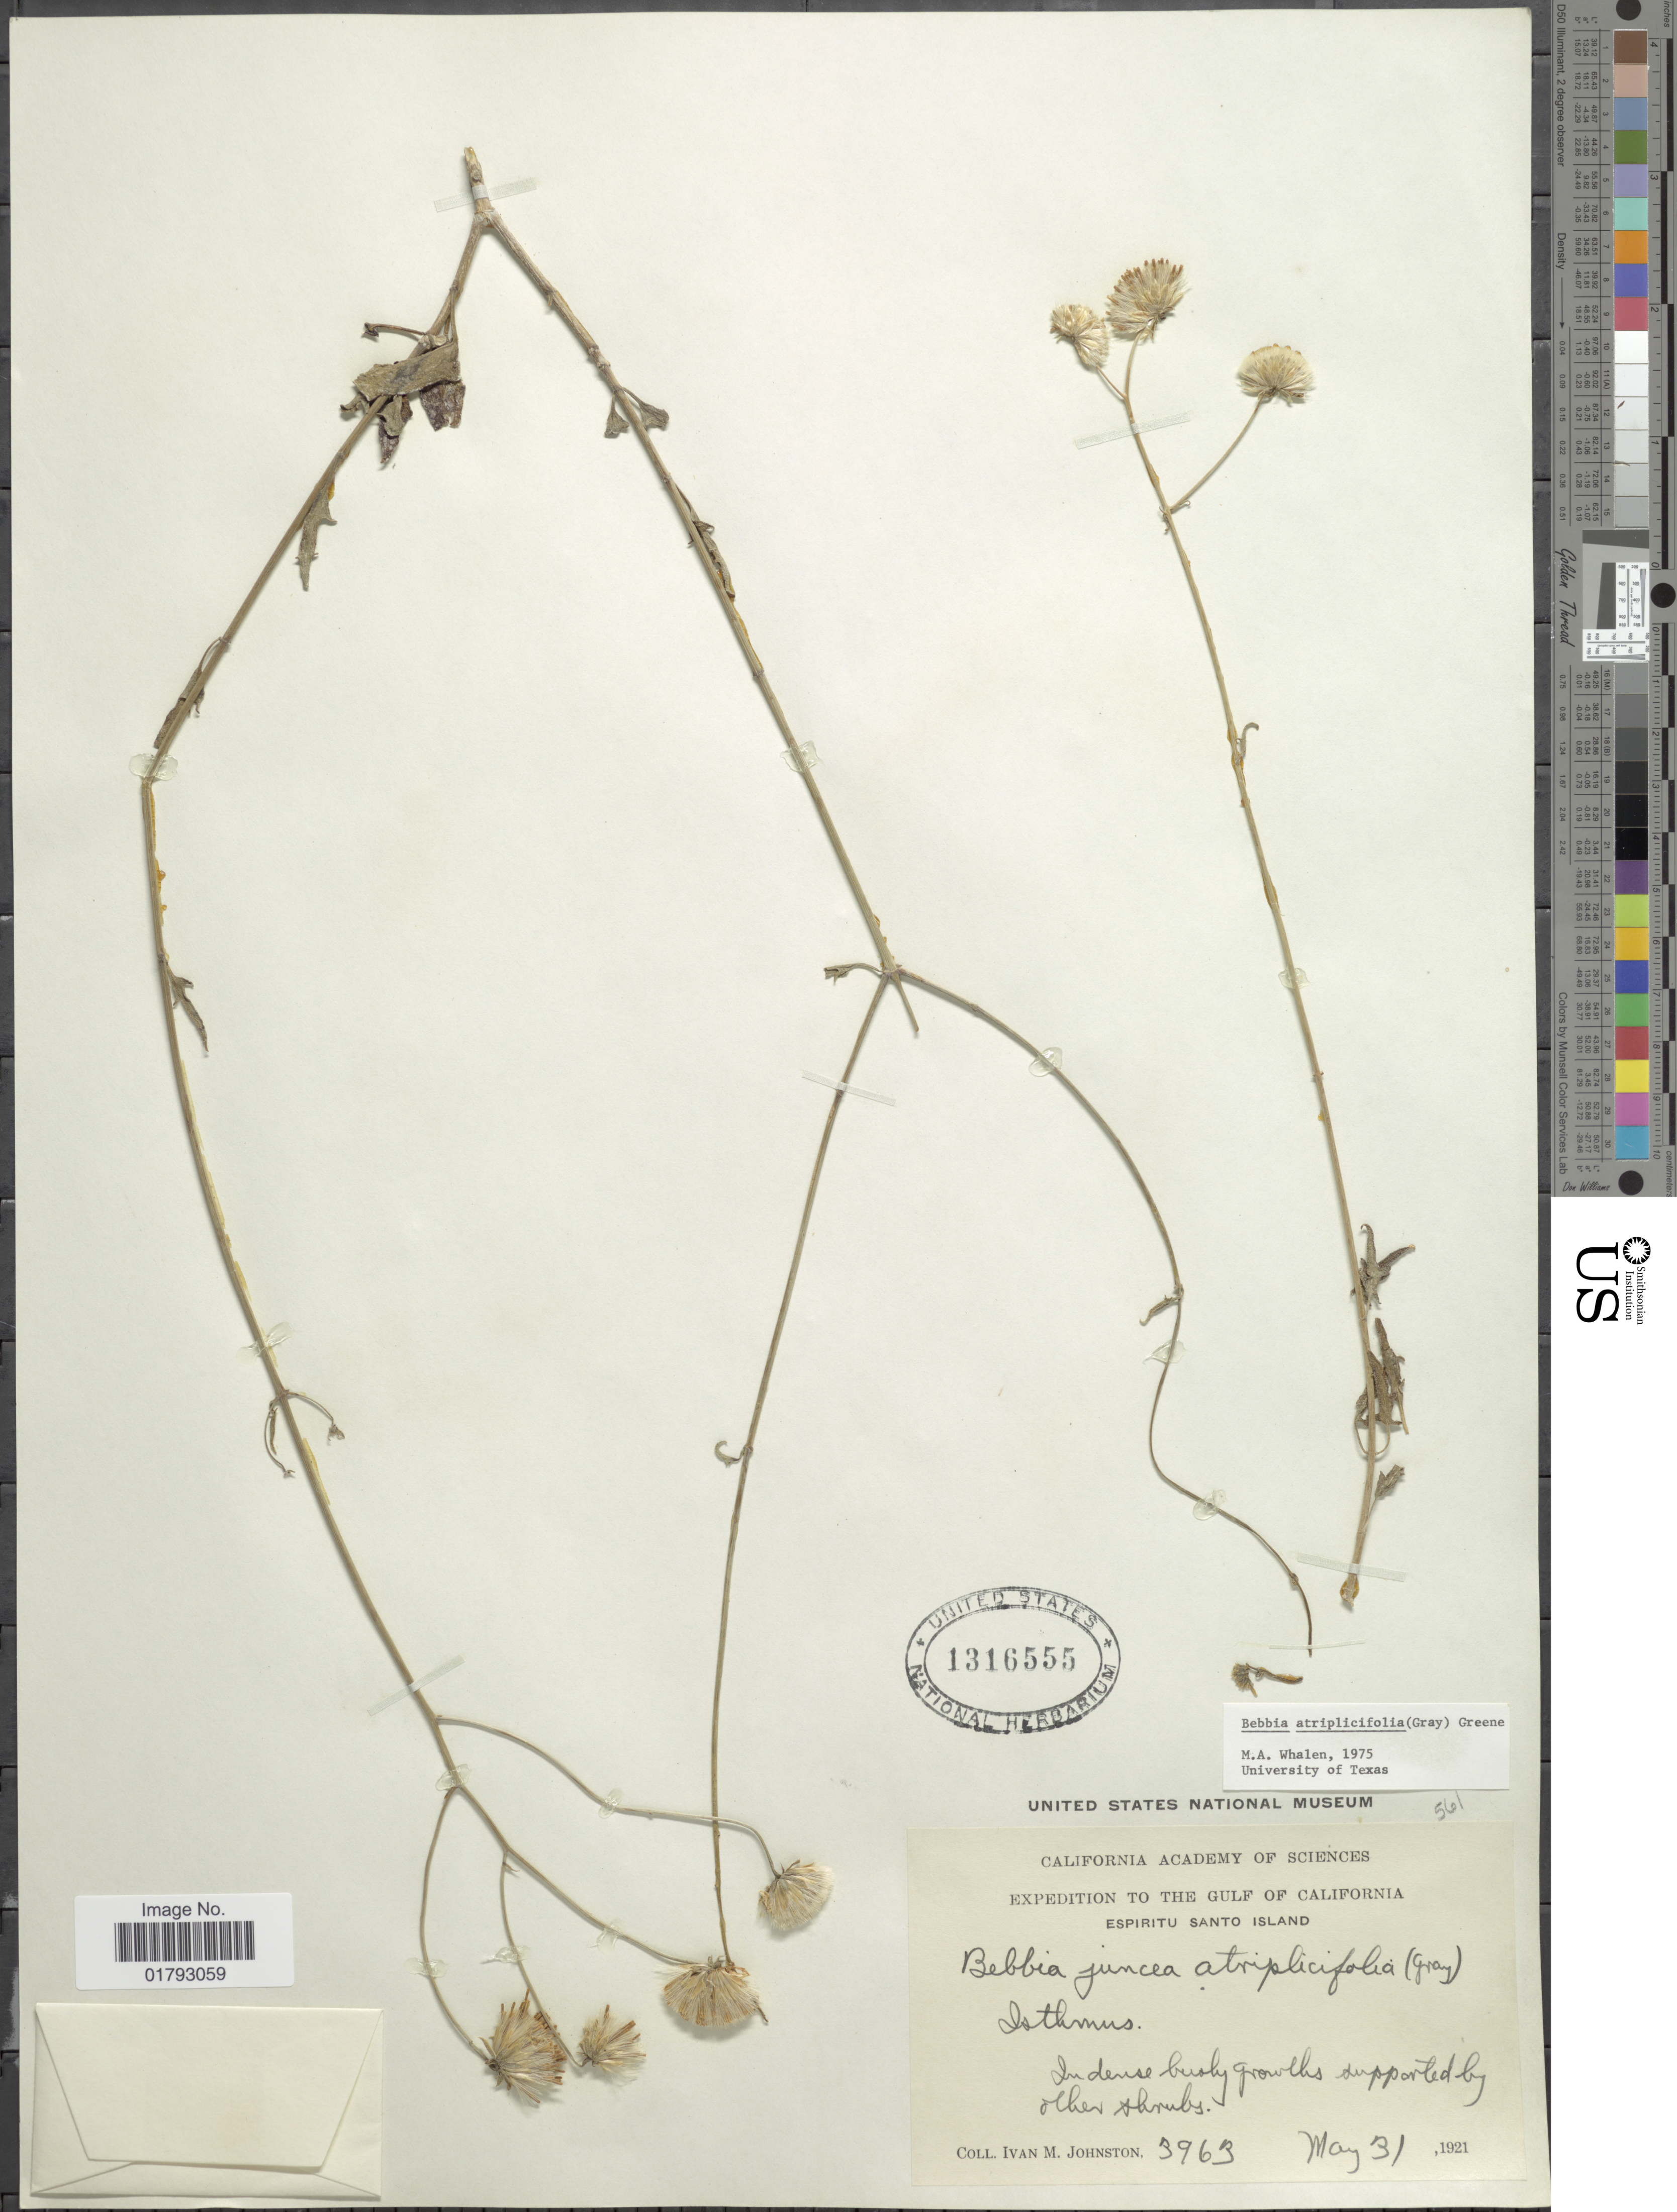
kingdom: Plantae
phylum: Tracheophyta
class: Magnoliopsida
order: Asterales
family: Asteraceae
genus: Bebbia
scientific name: Bebbia atriplicifolia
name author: (A. Gray) Greene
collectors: I.M. Johnston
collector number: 3963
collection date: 1921-05-31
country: Mexico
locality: Gulf of California. Espiritu Santo Island.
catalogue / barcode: US 1316555